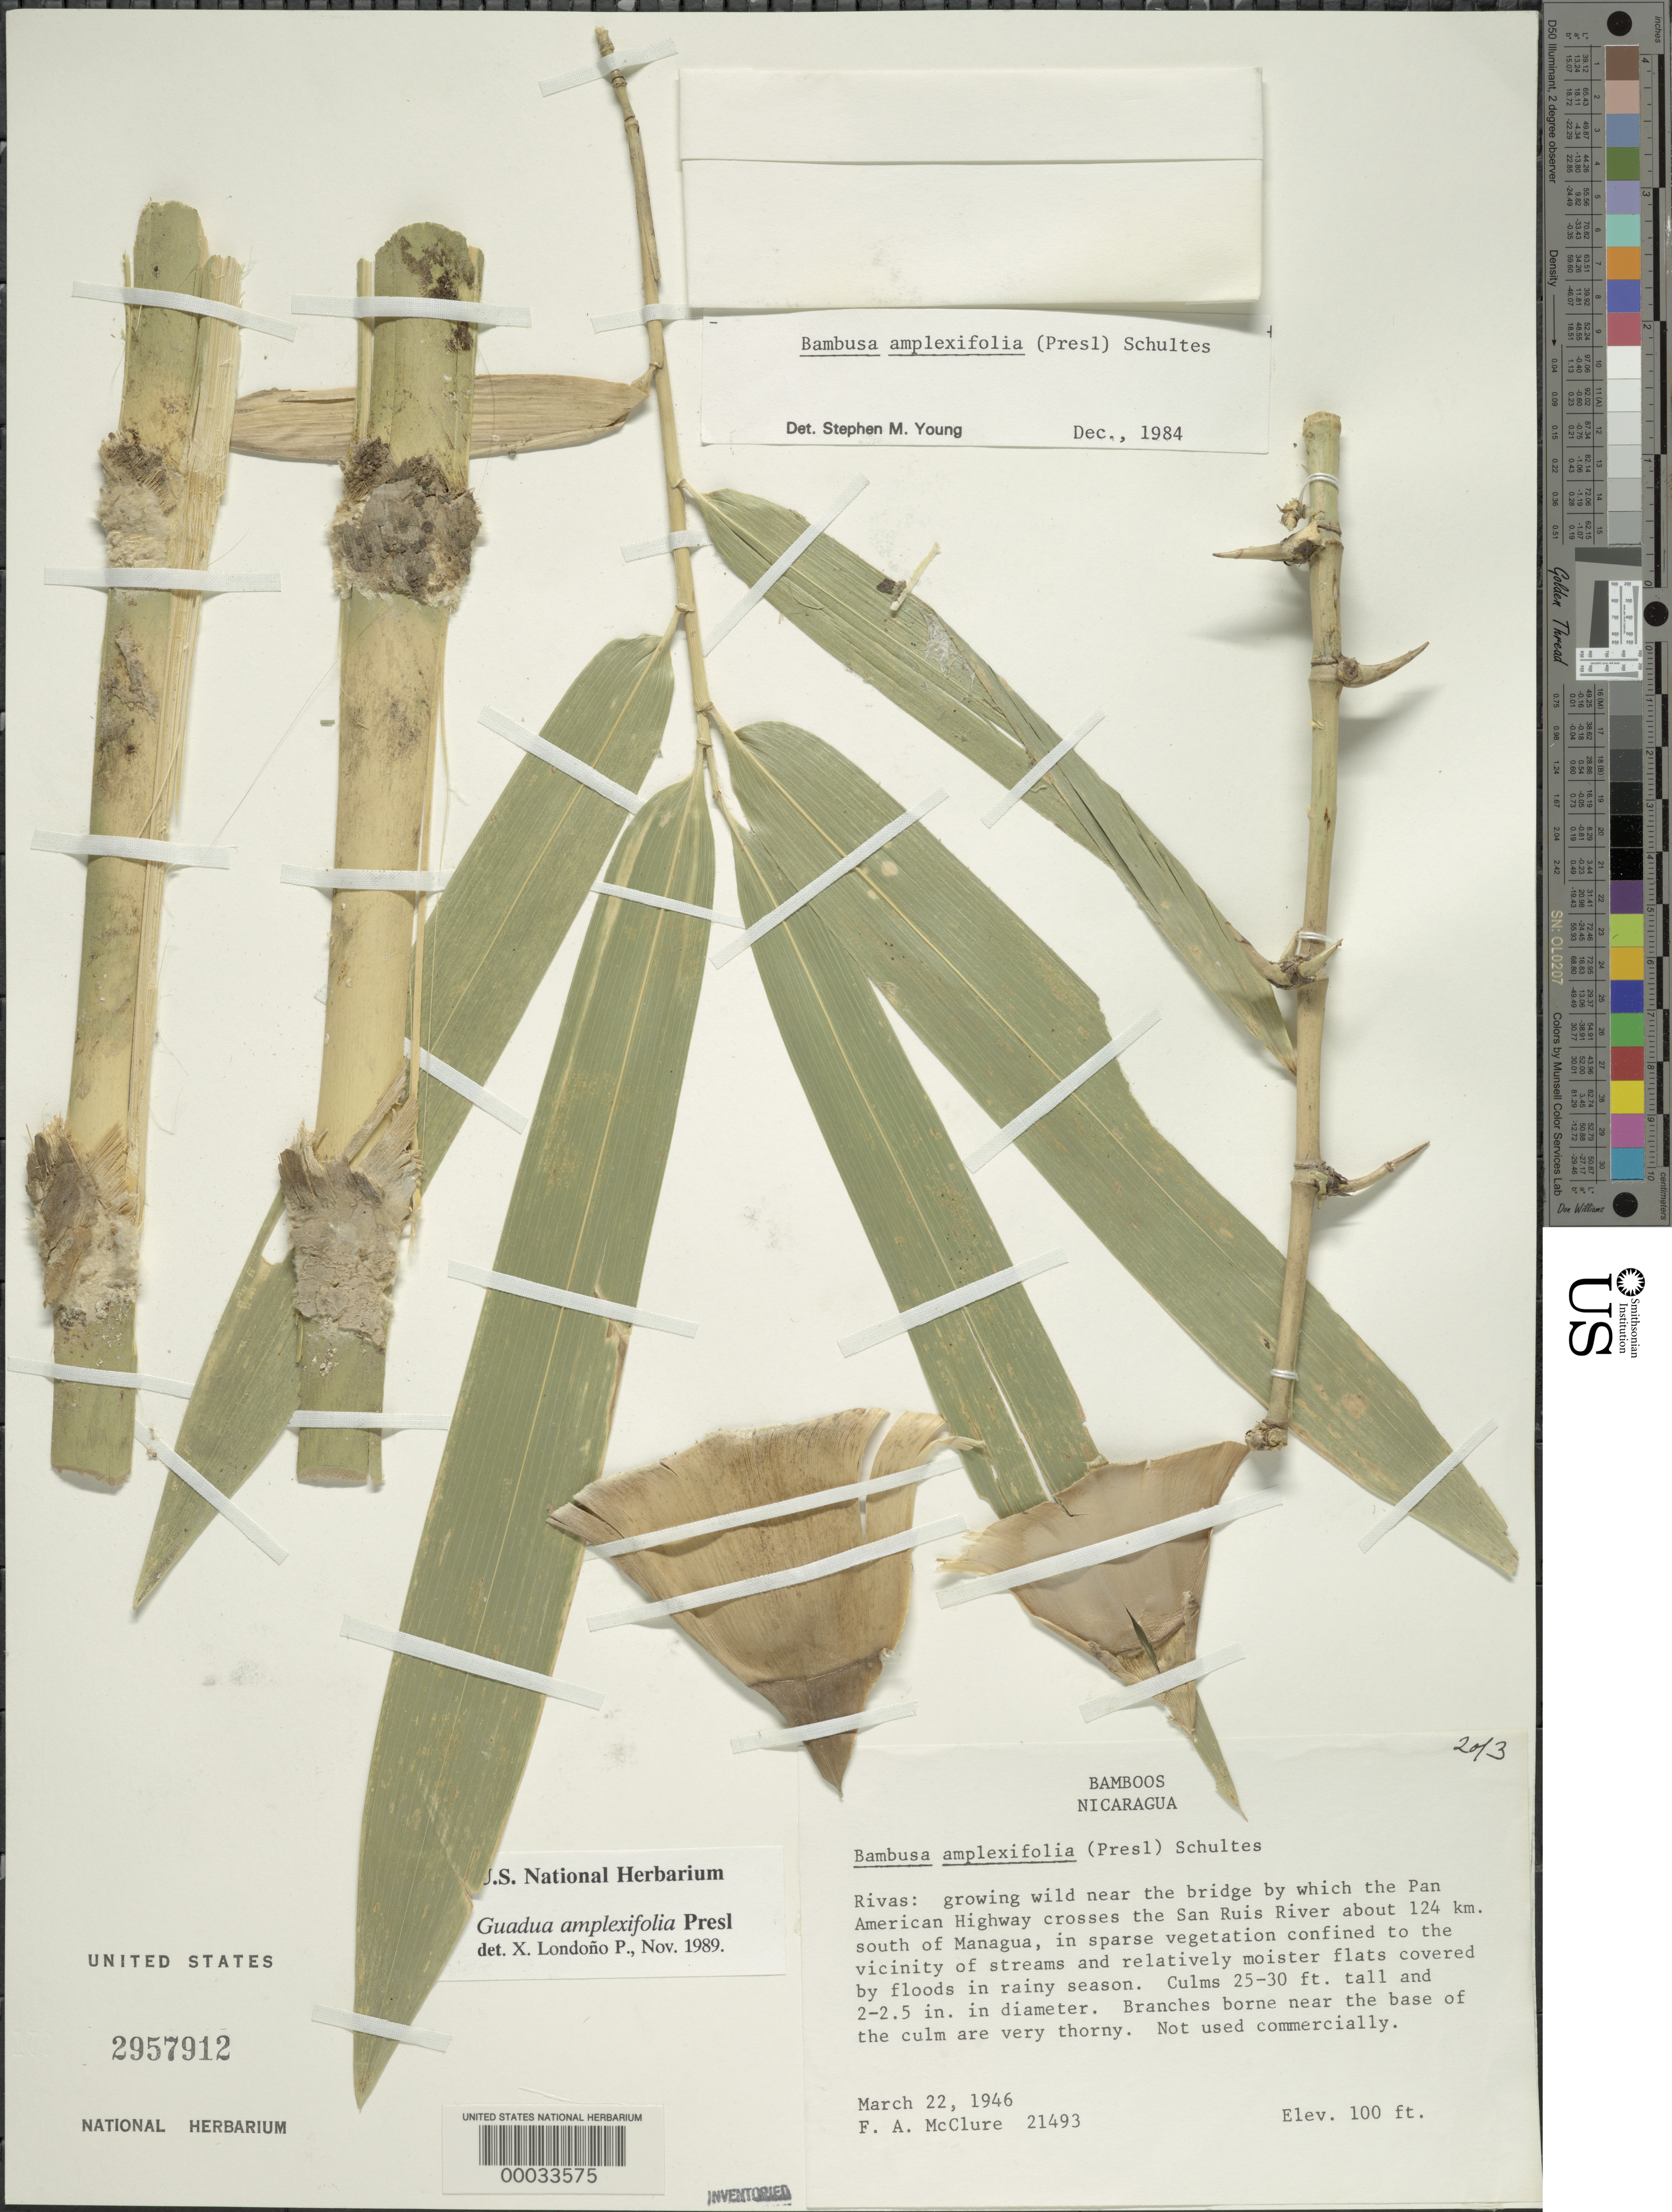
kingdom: Plantae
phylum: Tracheophyta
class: Liliopsida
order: Poales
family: Poaceae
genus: Guadua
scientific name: Guadua amplexifolia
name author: J. Presl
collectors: F. A. McClure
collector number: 21493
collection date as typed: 22 Mar 1946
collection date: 1946-03-22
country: Nicaragua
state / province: Rivas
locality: Pan amer. hwy., san ruis river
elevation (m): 31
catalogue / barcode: US 2957912